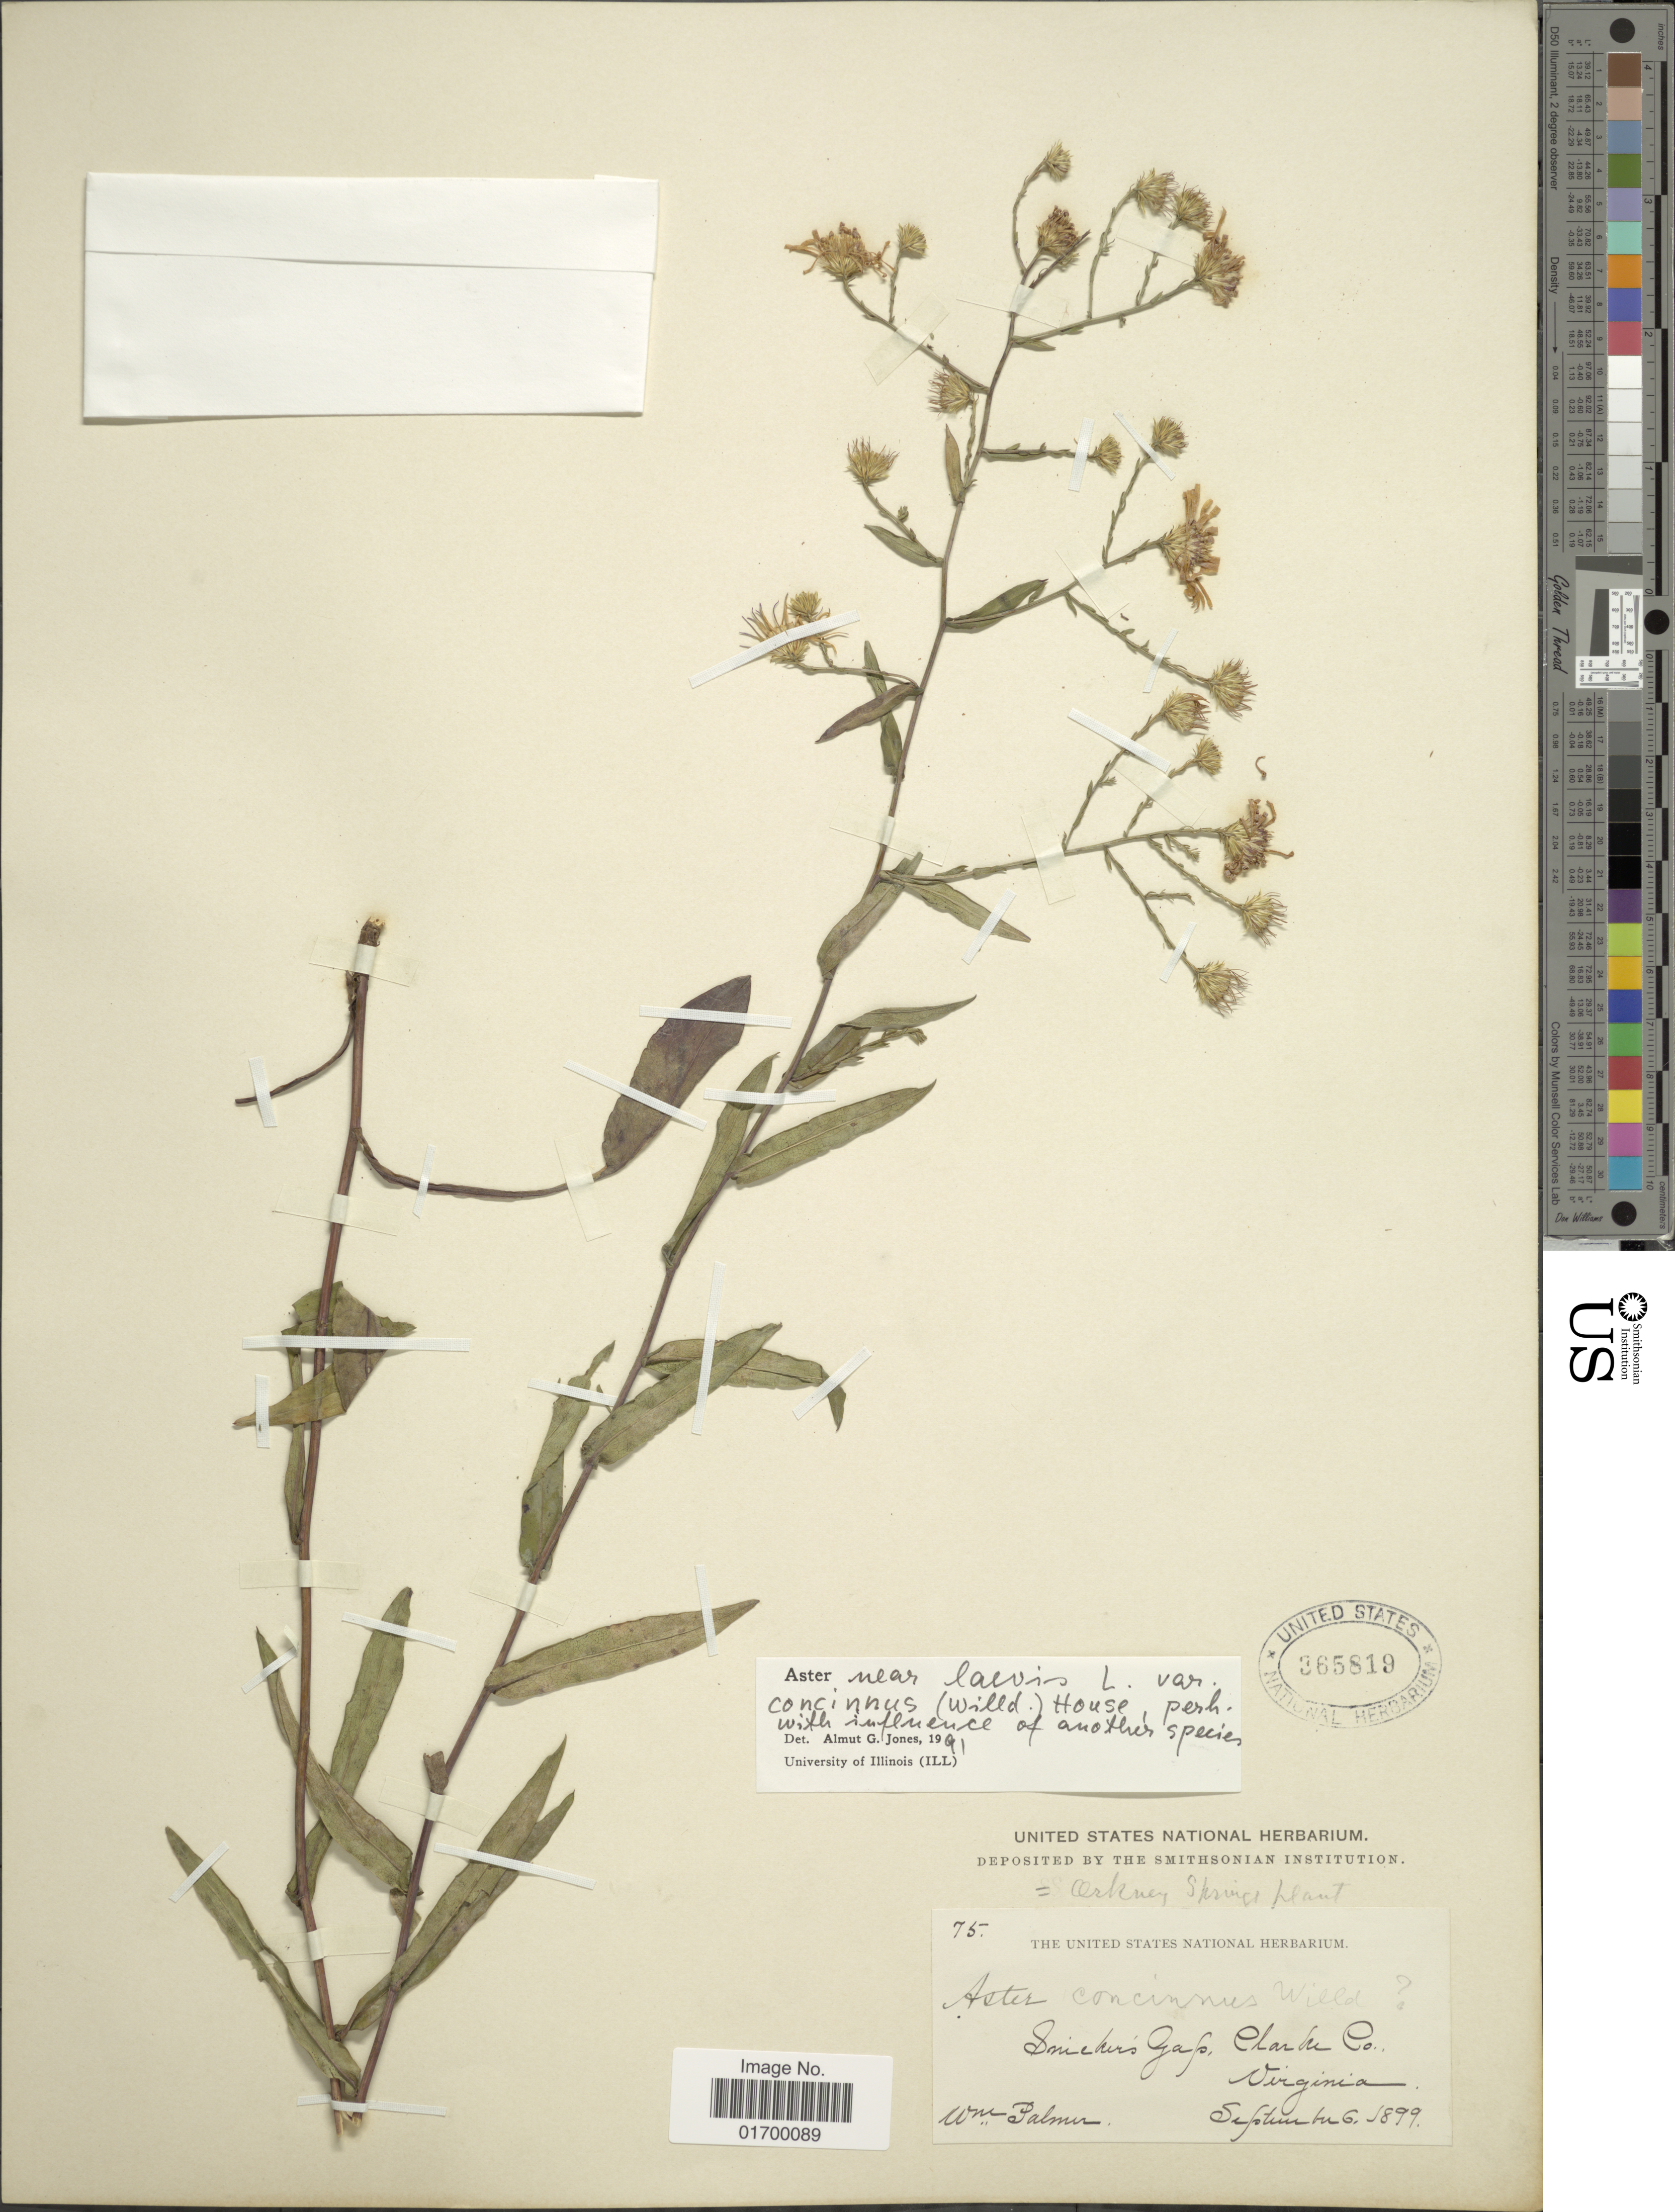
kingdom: Plantae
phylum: Tracheophyta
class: Magnoliopsida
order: Asterales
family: Asteraceae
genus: Symphyotrichum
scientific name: Symphyotrichum laeve var. concinnum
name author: (Willd.) G.L. Nesom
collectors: W. Palmer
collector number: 75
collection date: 1899-09-06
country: United States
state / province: Virginia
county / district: Clarke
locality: Snickers Gap, Clarck Co.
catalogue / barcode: US 365819